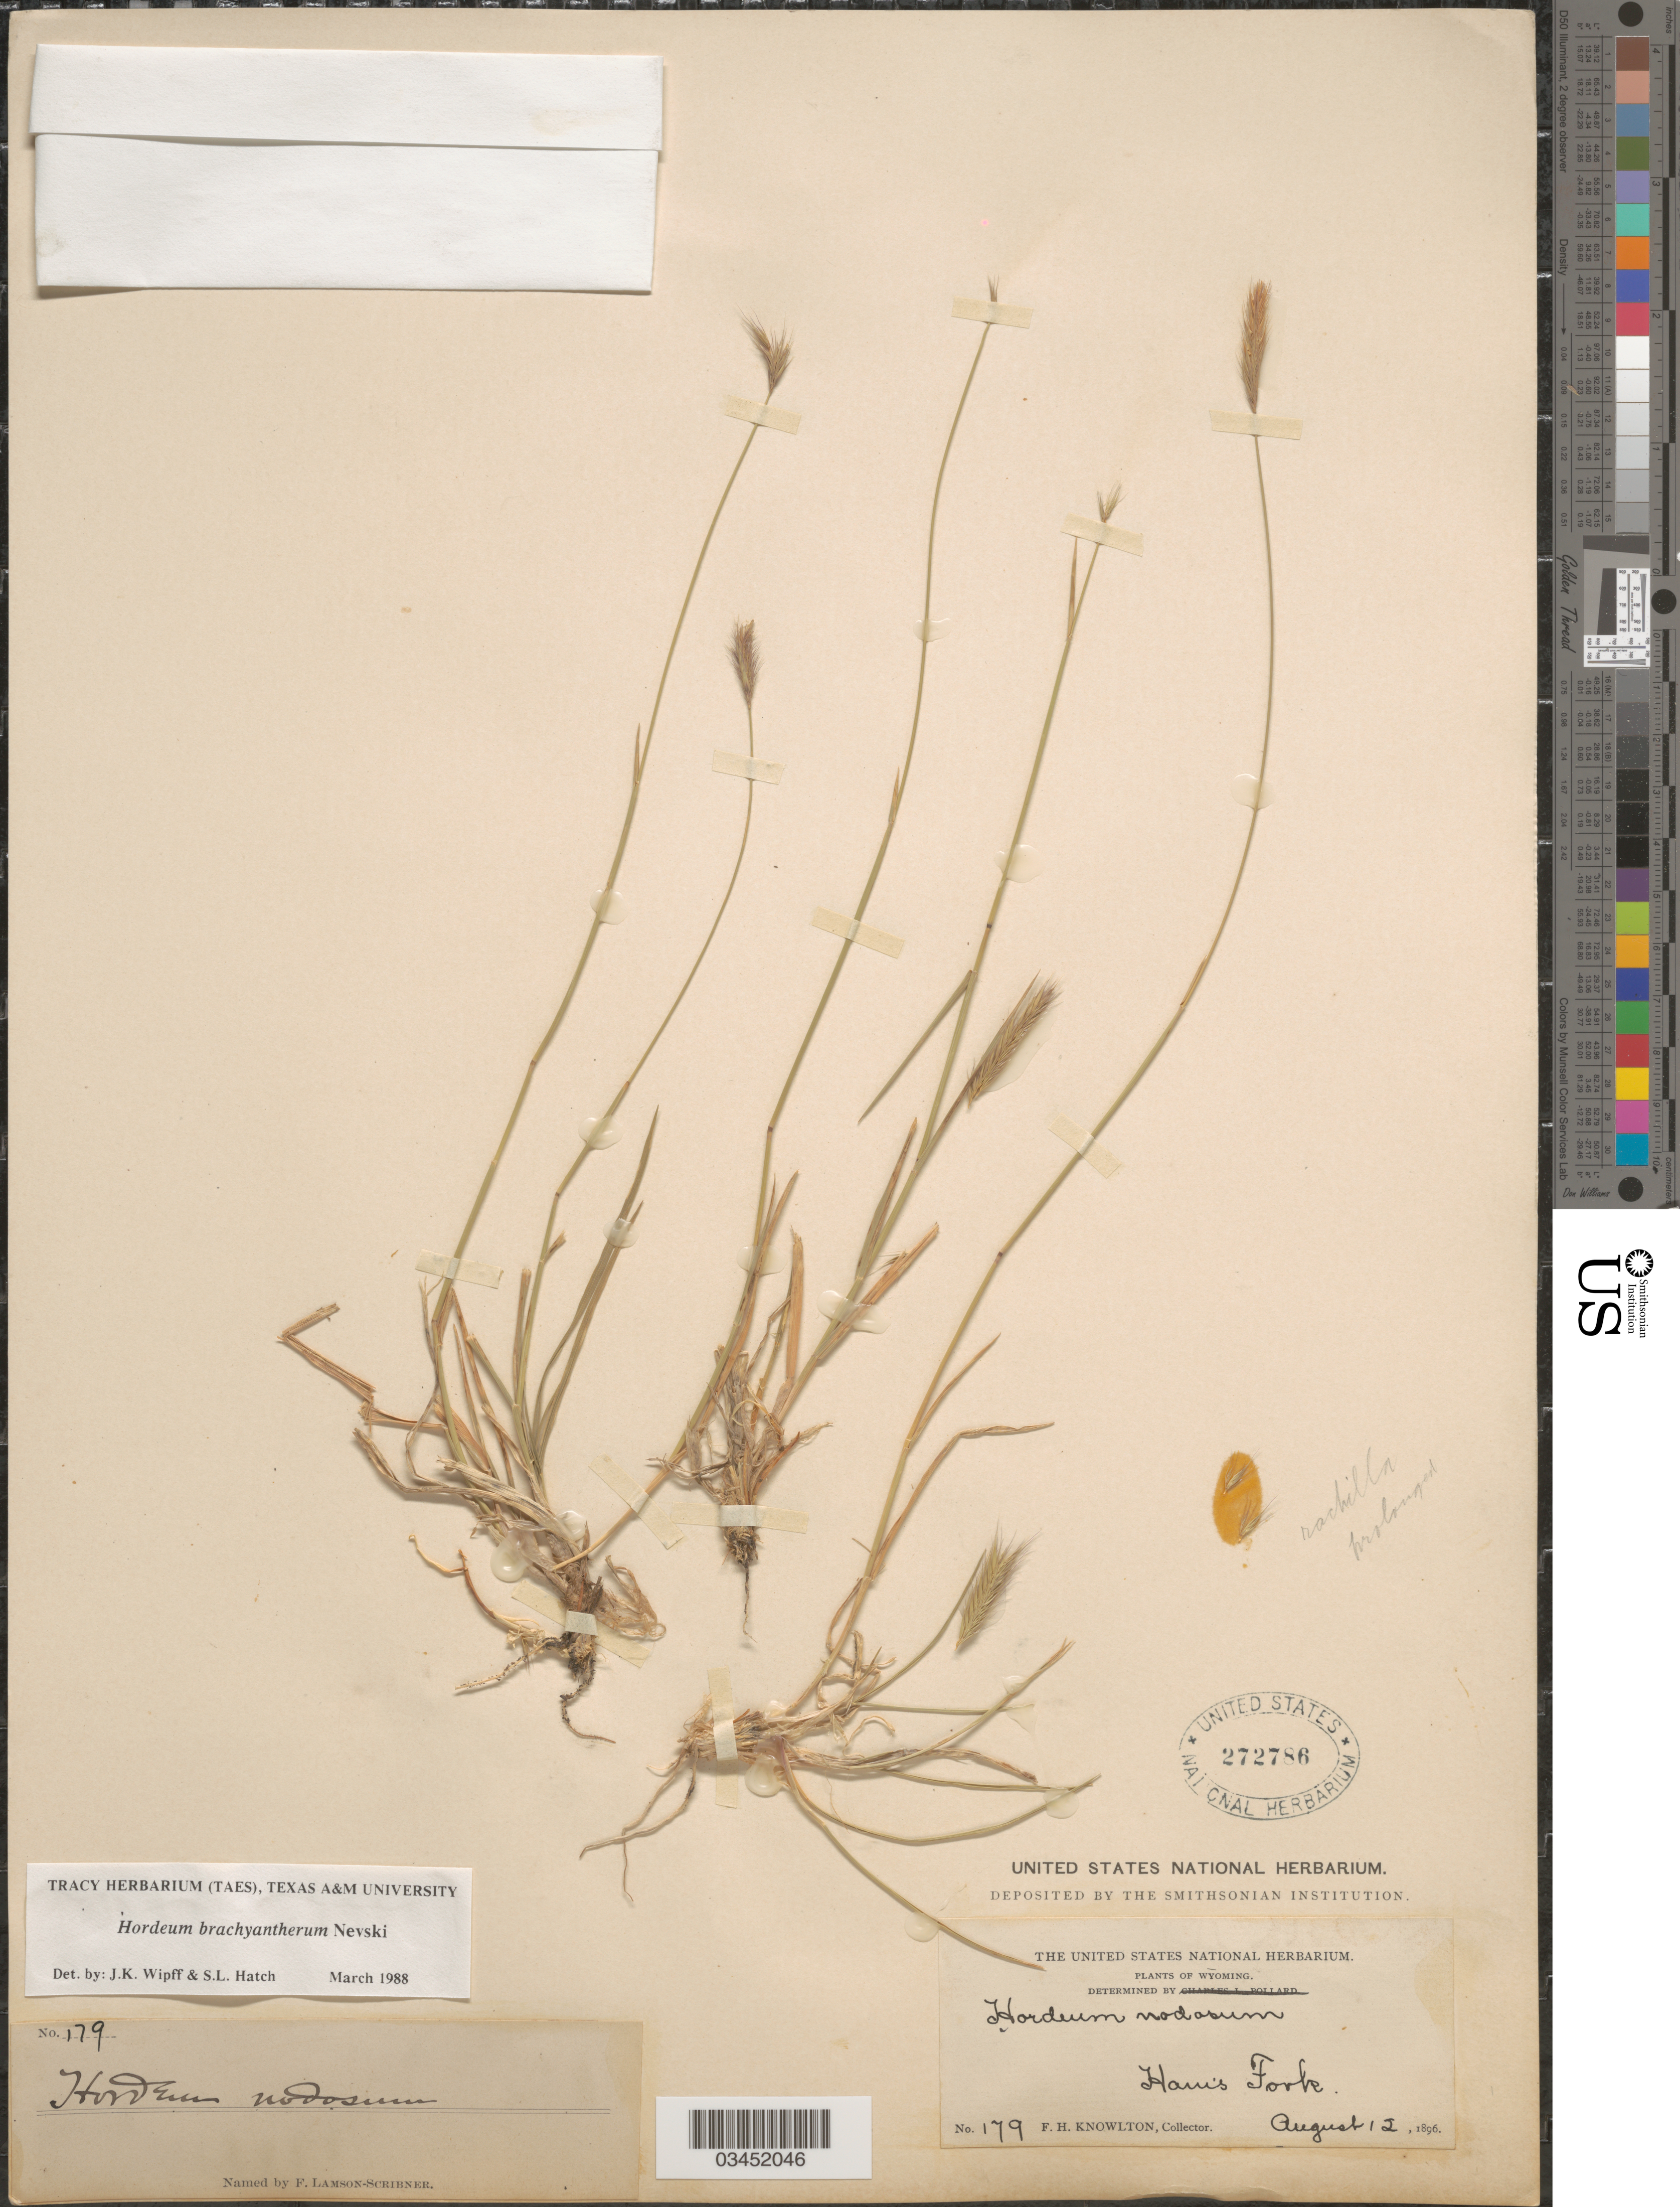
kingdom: Plantae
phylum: Tracheophyta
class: Liliopsida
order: Poales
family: Poaceae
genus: Hordeum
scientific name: Hordeum brachyantherum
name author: Nevski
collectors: F. H. Knowlton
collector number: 179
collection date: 1896-08-12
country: United States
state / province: Wyoming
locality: Ham's Fork.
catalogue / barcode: US 272786